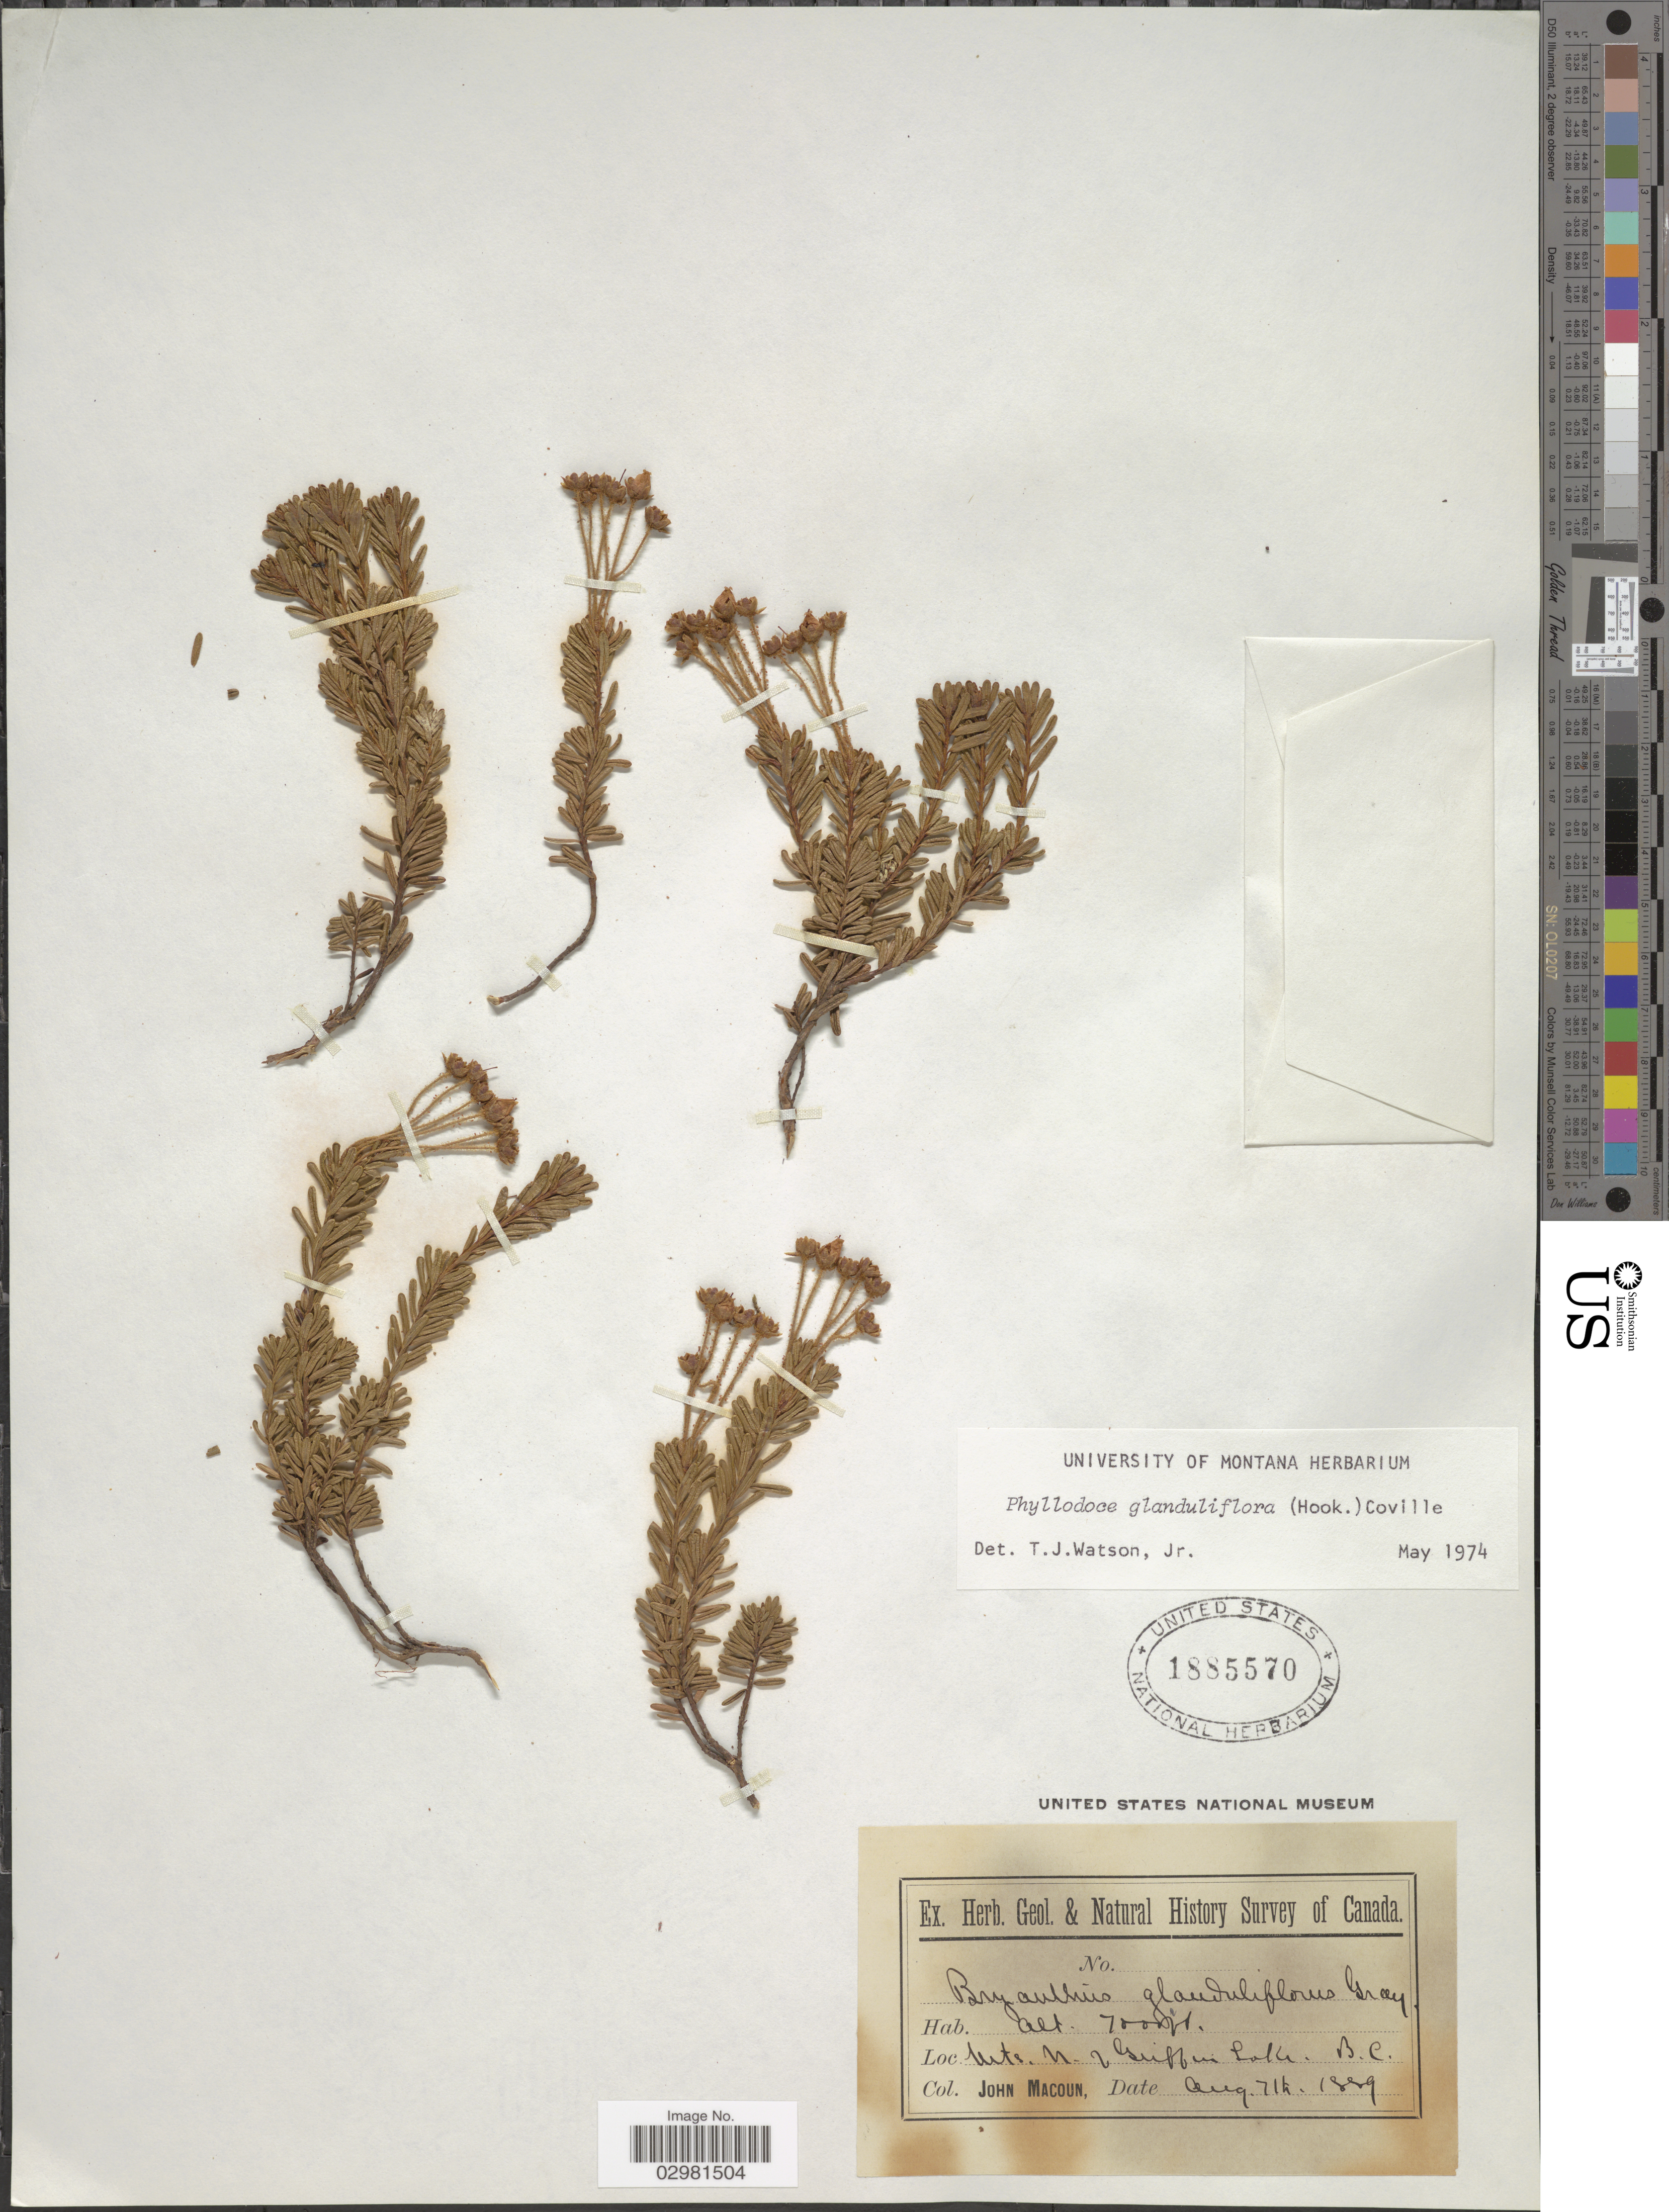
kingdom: Plantae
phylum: Tracheophyta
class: Magnoliopsida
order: Ericales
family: Ericaceae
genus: Phyllodoce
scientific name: Phyllodoce glanduliflora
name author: (Hook.) Coville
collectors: J. Macoun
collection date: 1889-08-07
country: Canada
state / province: British Columbia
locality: Mts. N. of Griffin Lake, B.C.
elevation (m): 2134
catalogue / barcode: US 1885570